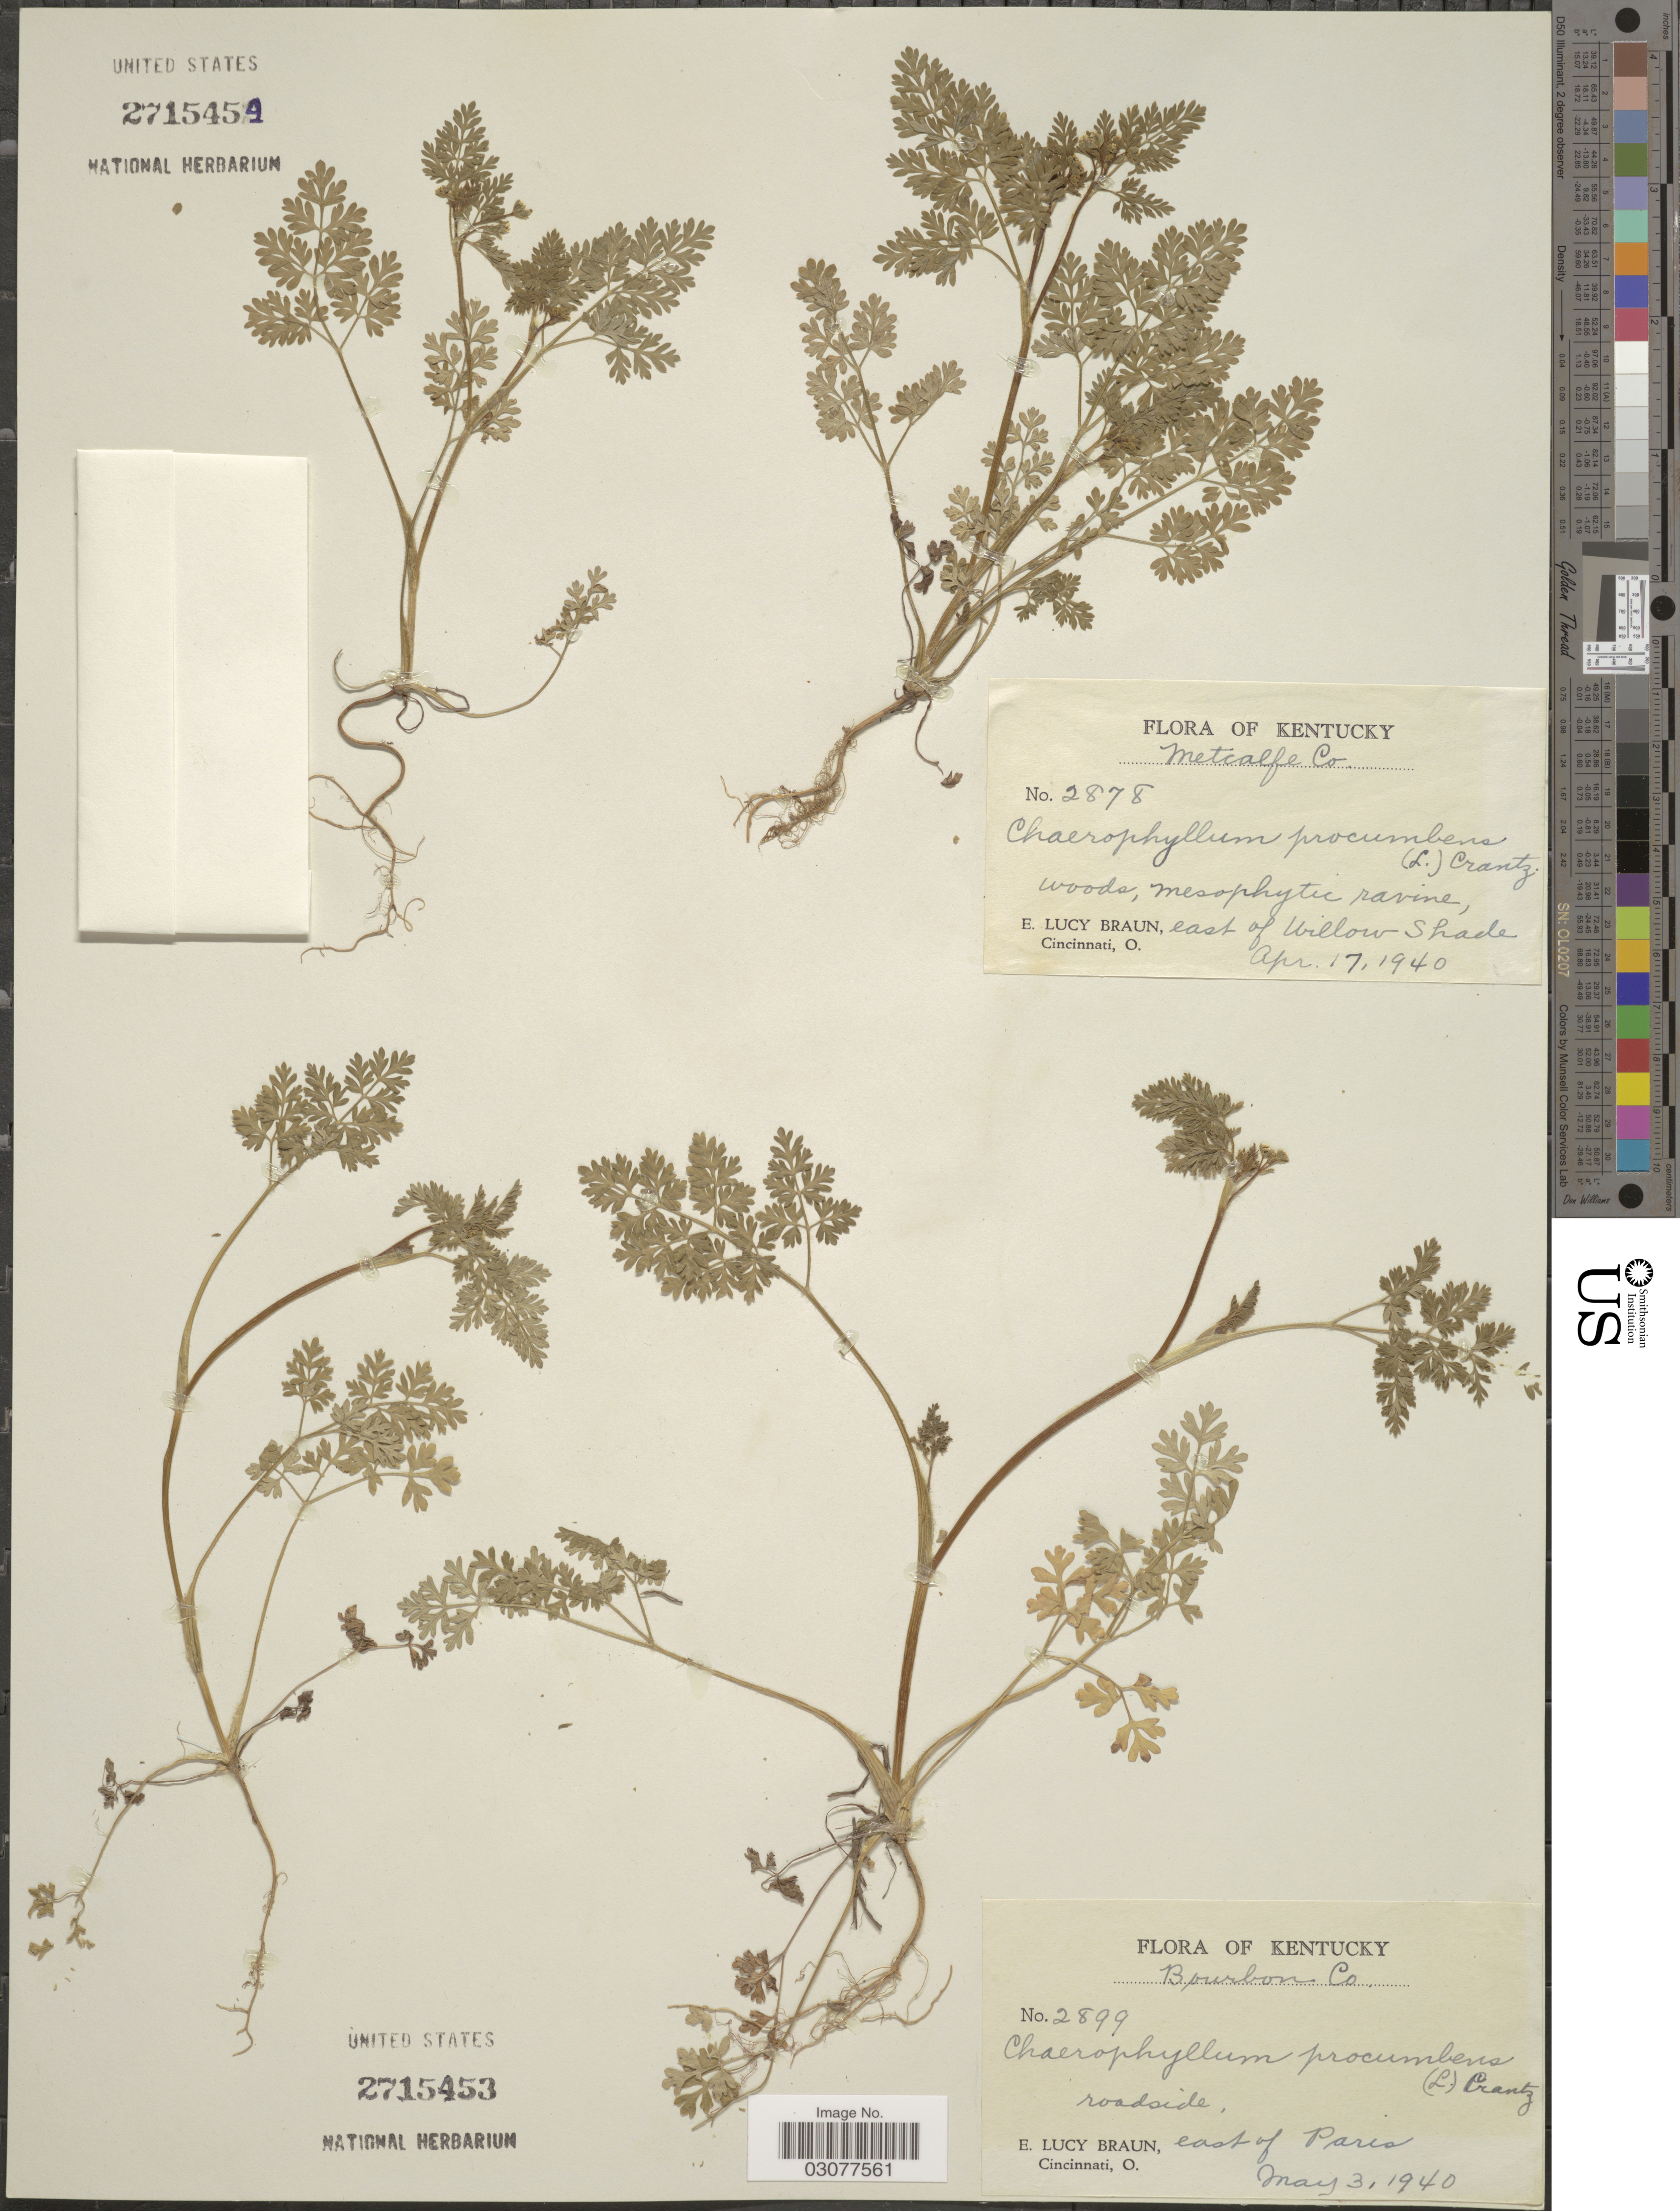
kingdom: Plantae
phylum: Tracheophyta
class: Magnoliopsida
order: Apiales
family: Apiaceae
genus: Chaerophyllum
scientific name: Chaerophyllum procumbens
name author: (L.) Crantz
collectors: E. L. Braun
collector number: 2878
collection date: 1940-04-17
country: United States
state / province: Kentucky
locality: Metcalfe Co., east of Urillow Shade.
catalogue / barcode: US 2715454-2